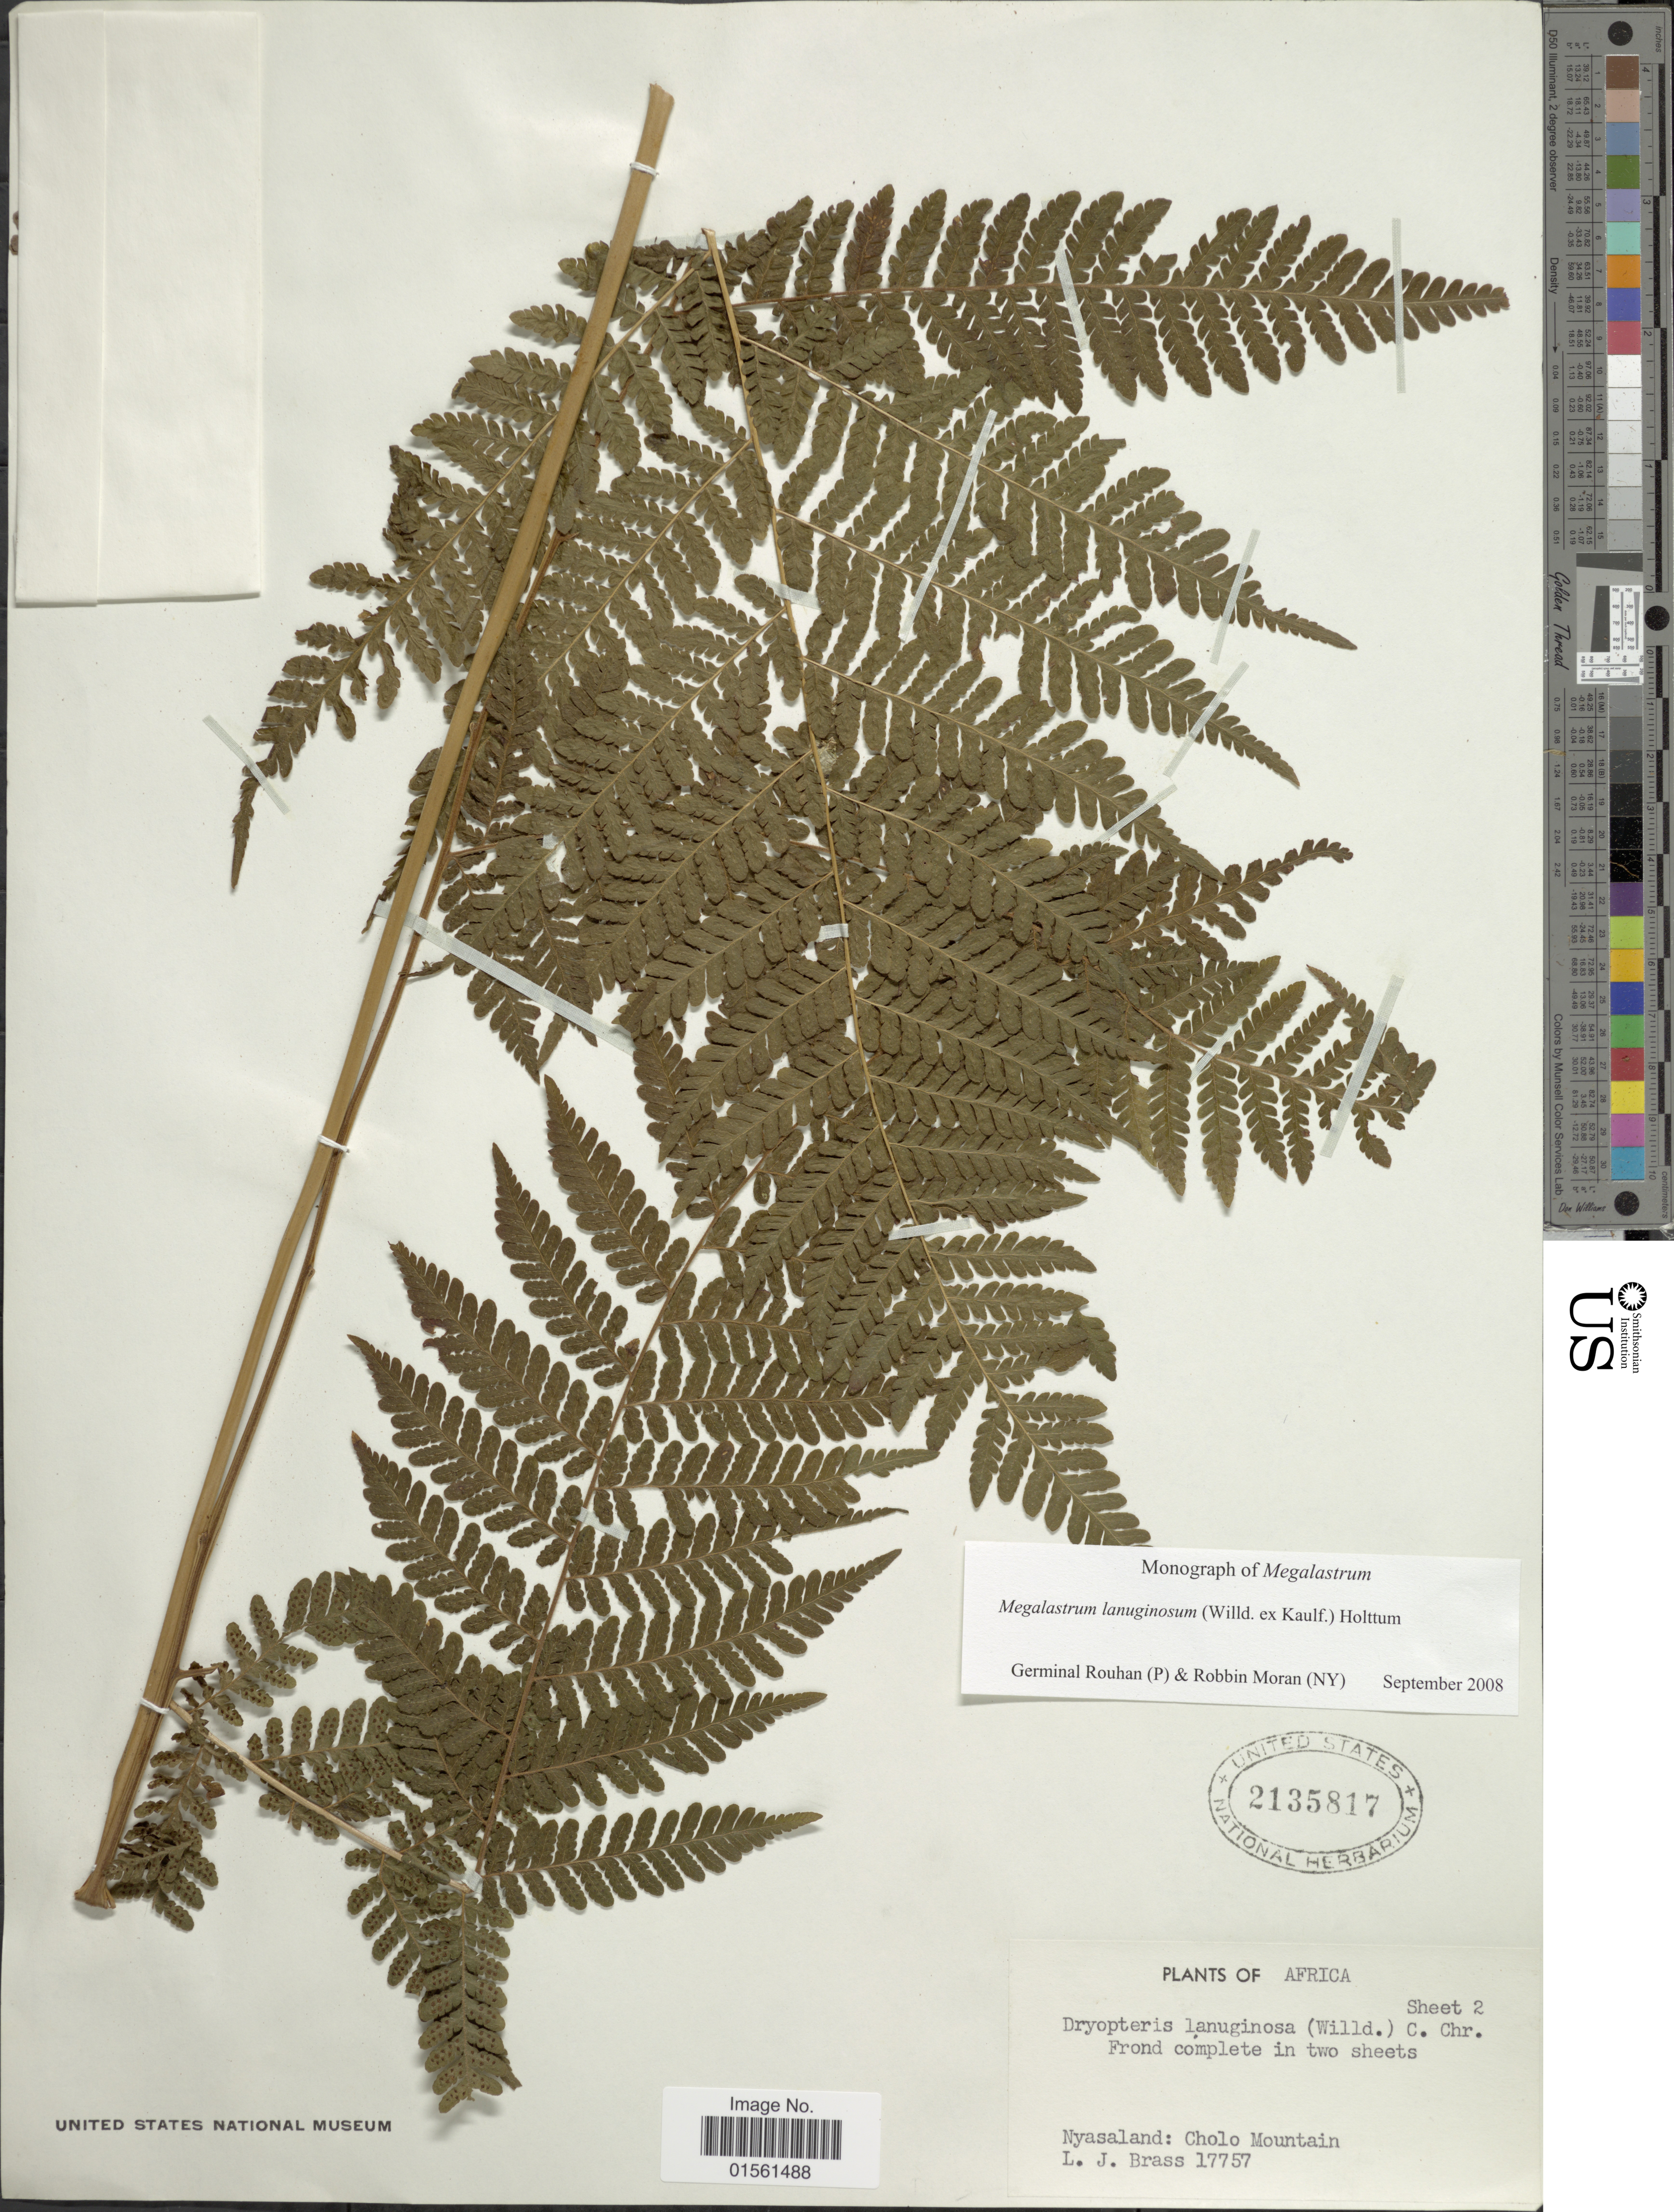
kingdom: Plantae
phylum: Tracheophyta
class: Polypodiopsida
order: Polypodiales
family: Dryopteridaceae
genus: Megalastrum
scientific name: Megalastrum lanuginosum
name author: (Kaulf.) Holttum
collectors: L. J. Brass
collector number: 17757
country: Malawi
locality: Africa, Nyasaland: Cholo Mountain.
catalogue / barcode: US 2135817